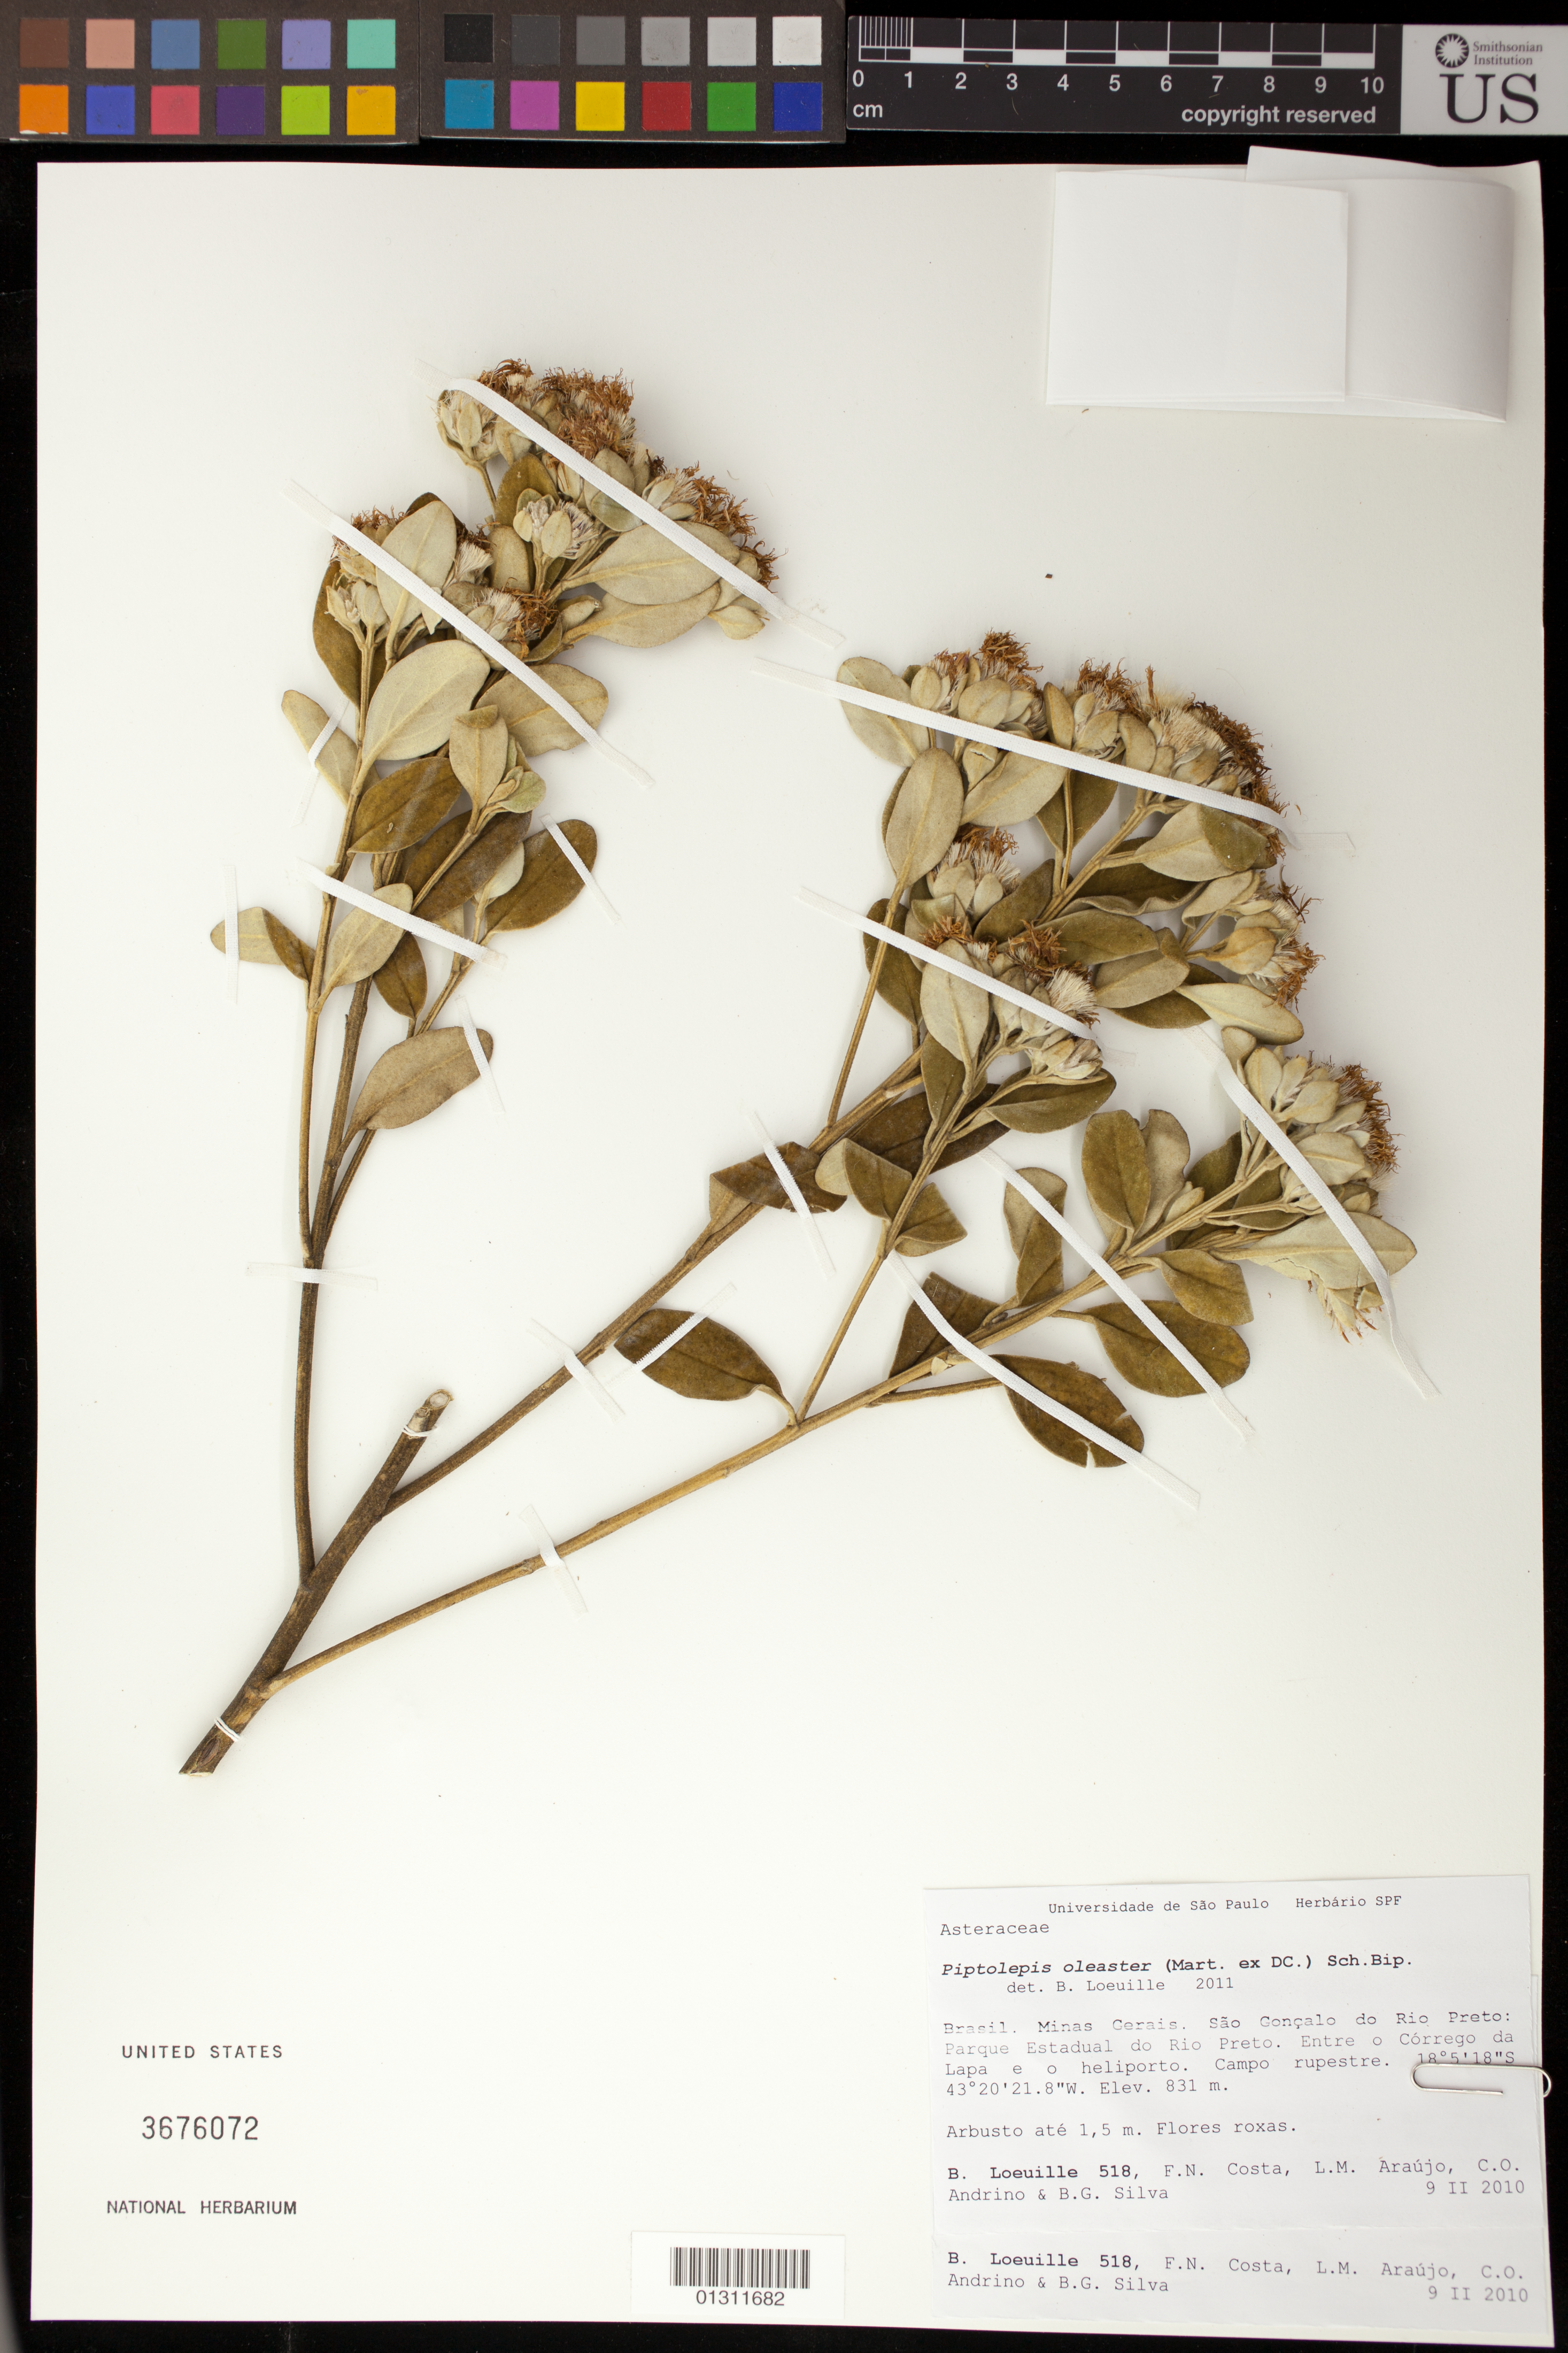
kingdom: Plantae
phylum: Tracheophyta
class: Magnoliopsida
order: Asterales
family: Asteraceae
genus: Piptolepis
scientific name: Piptolepis oleaster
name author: (DC.) Sch. Bip.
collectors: B. Loeuille, F. N. Costa, L. Araujo, C. Andrino & B. Silva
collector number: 518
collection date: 2010-02-09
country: Brazil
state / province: Minas Gerais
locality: Sao Concalo do Rio Preto: Parque Estadual do Rio Preto. Entre o Corrego da Lapa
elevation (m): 831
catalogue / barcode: US 3676072